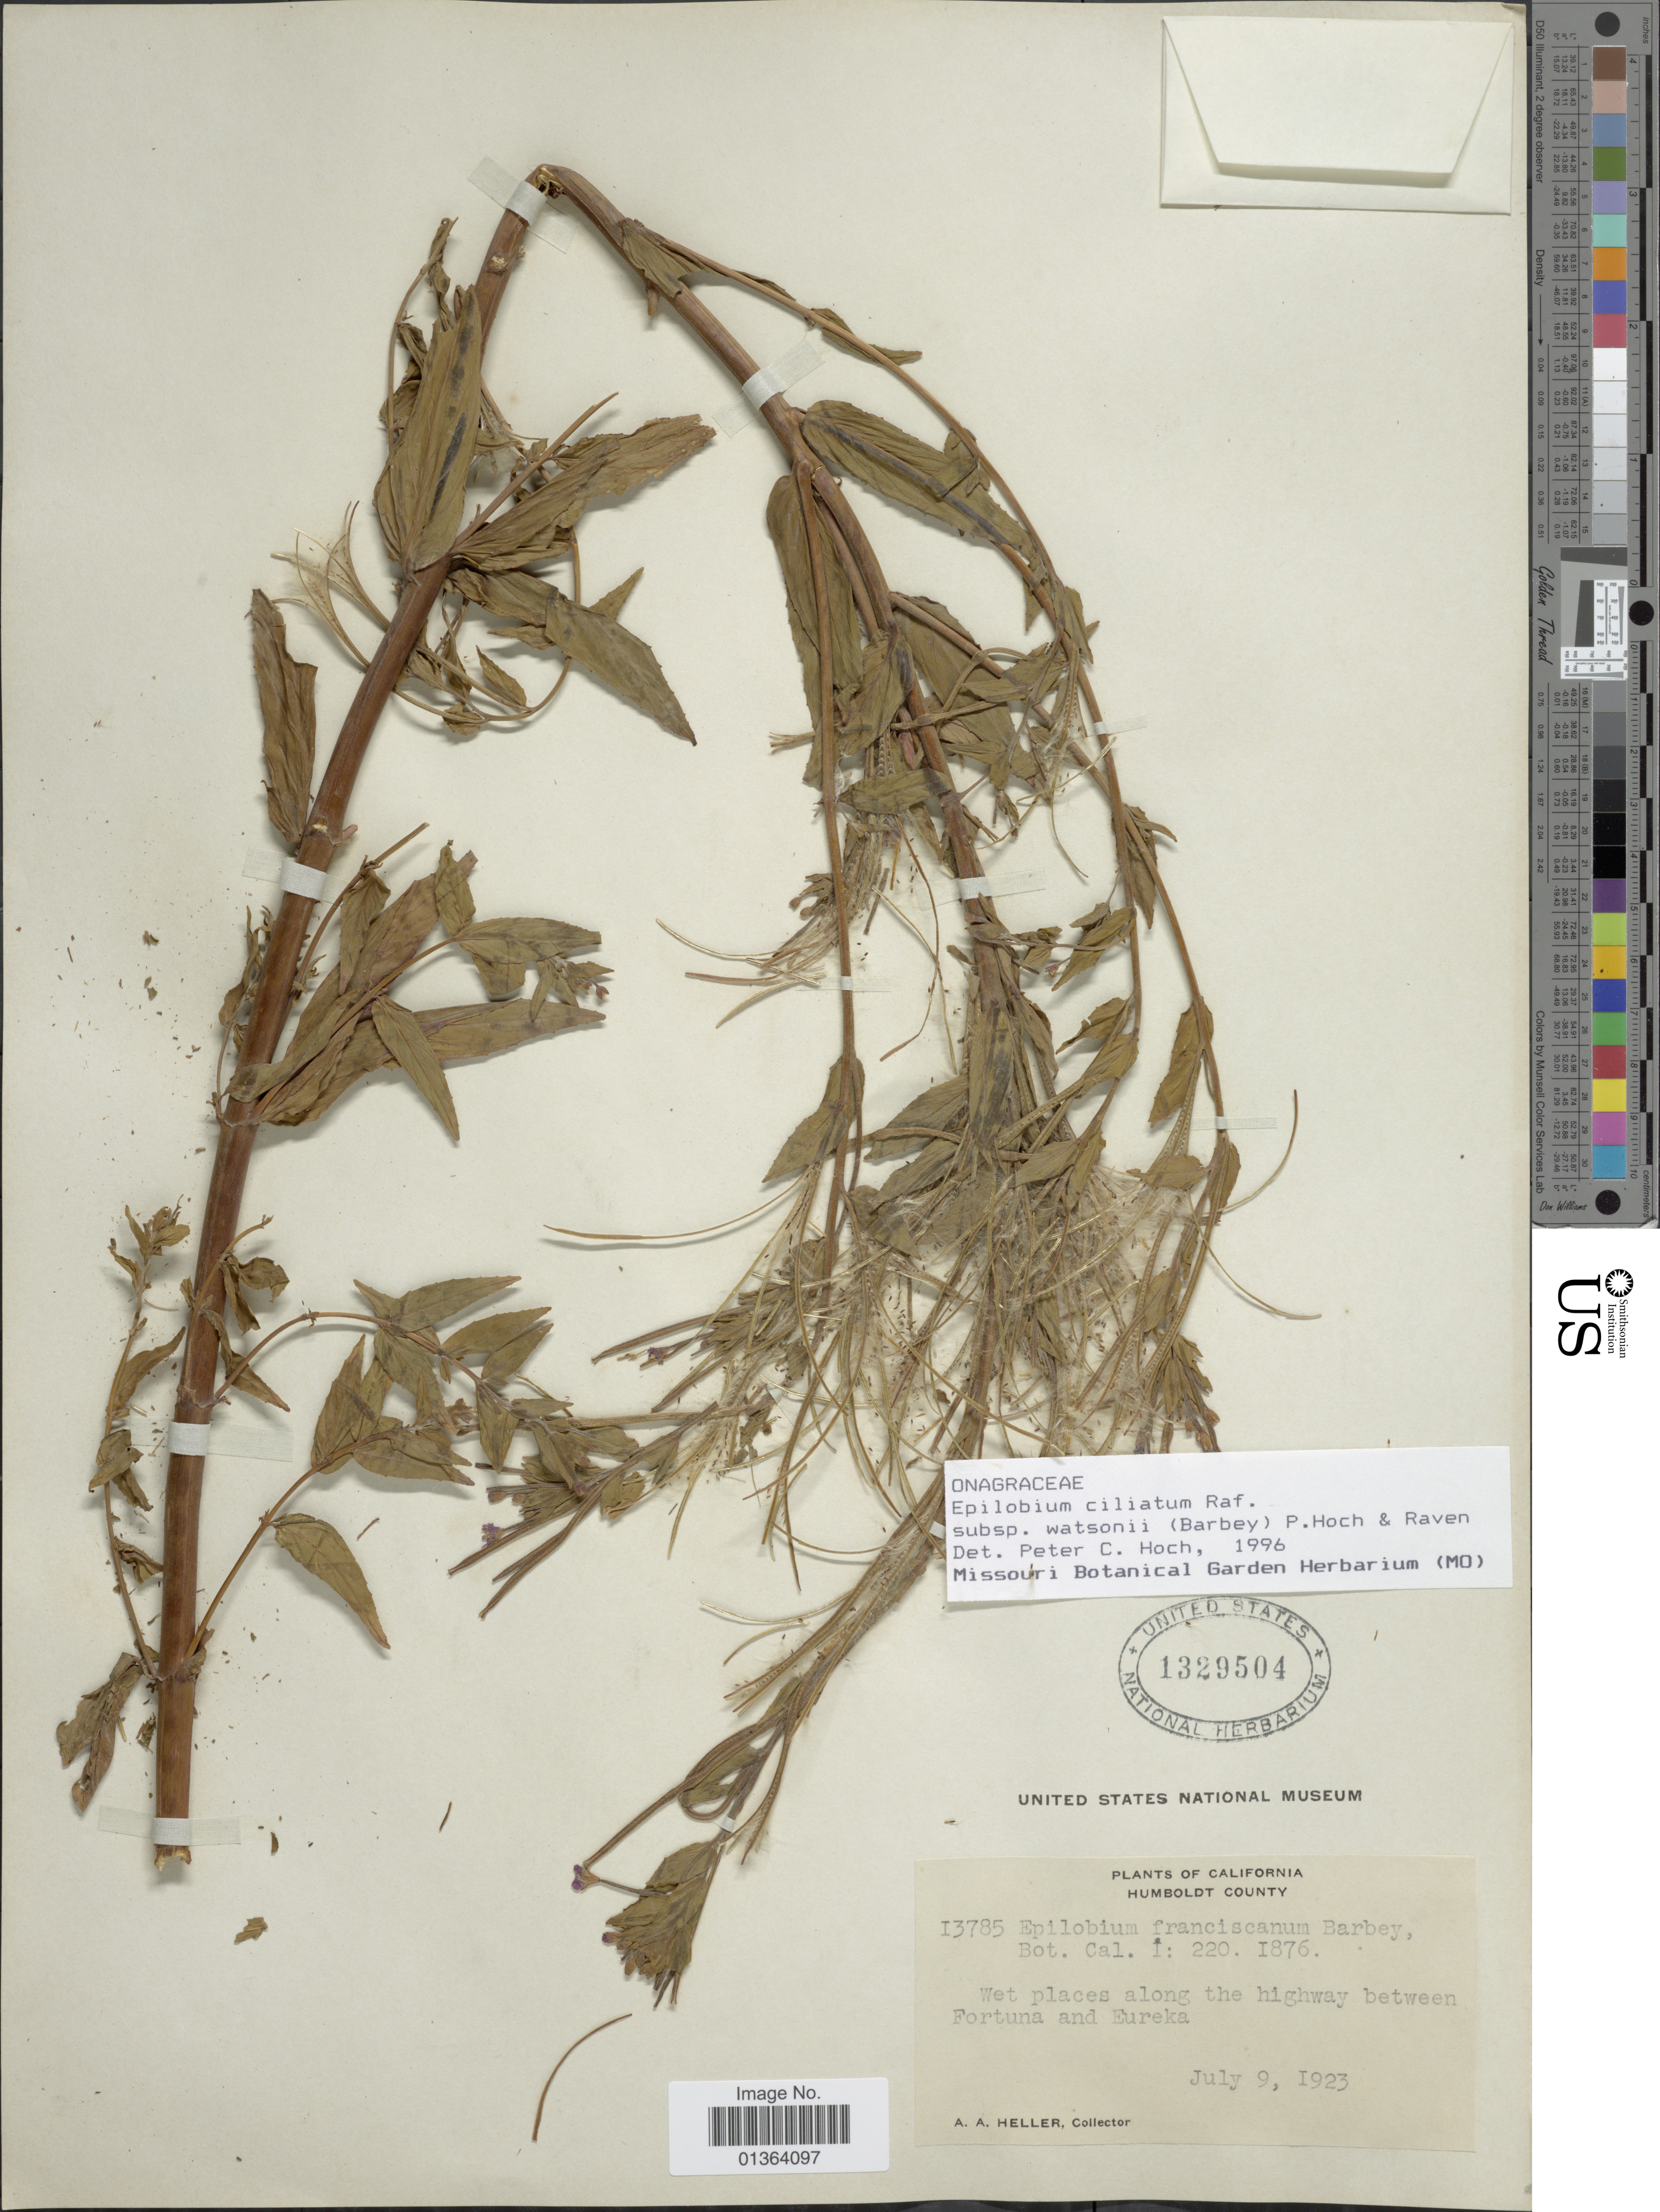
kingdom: Plantae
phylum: Tracheophyta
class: Magnoliopsida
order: Myrtales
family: Onagraceae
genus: Epilobium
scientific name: Epilobium ciliatum subsp. watsonii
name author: (Barbey) Hoch & P.H. Raven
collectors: A. A. Heller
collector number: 13785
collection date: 1923-07-09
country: United States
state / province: California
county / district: Humboldt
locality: Humboldt County. Wet places along the highway between Fortuna and Eureka.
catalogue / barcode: US 1329504